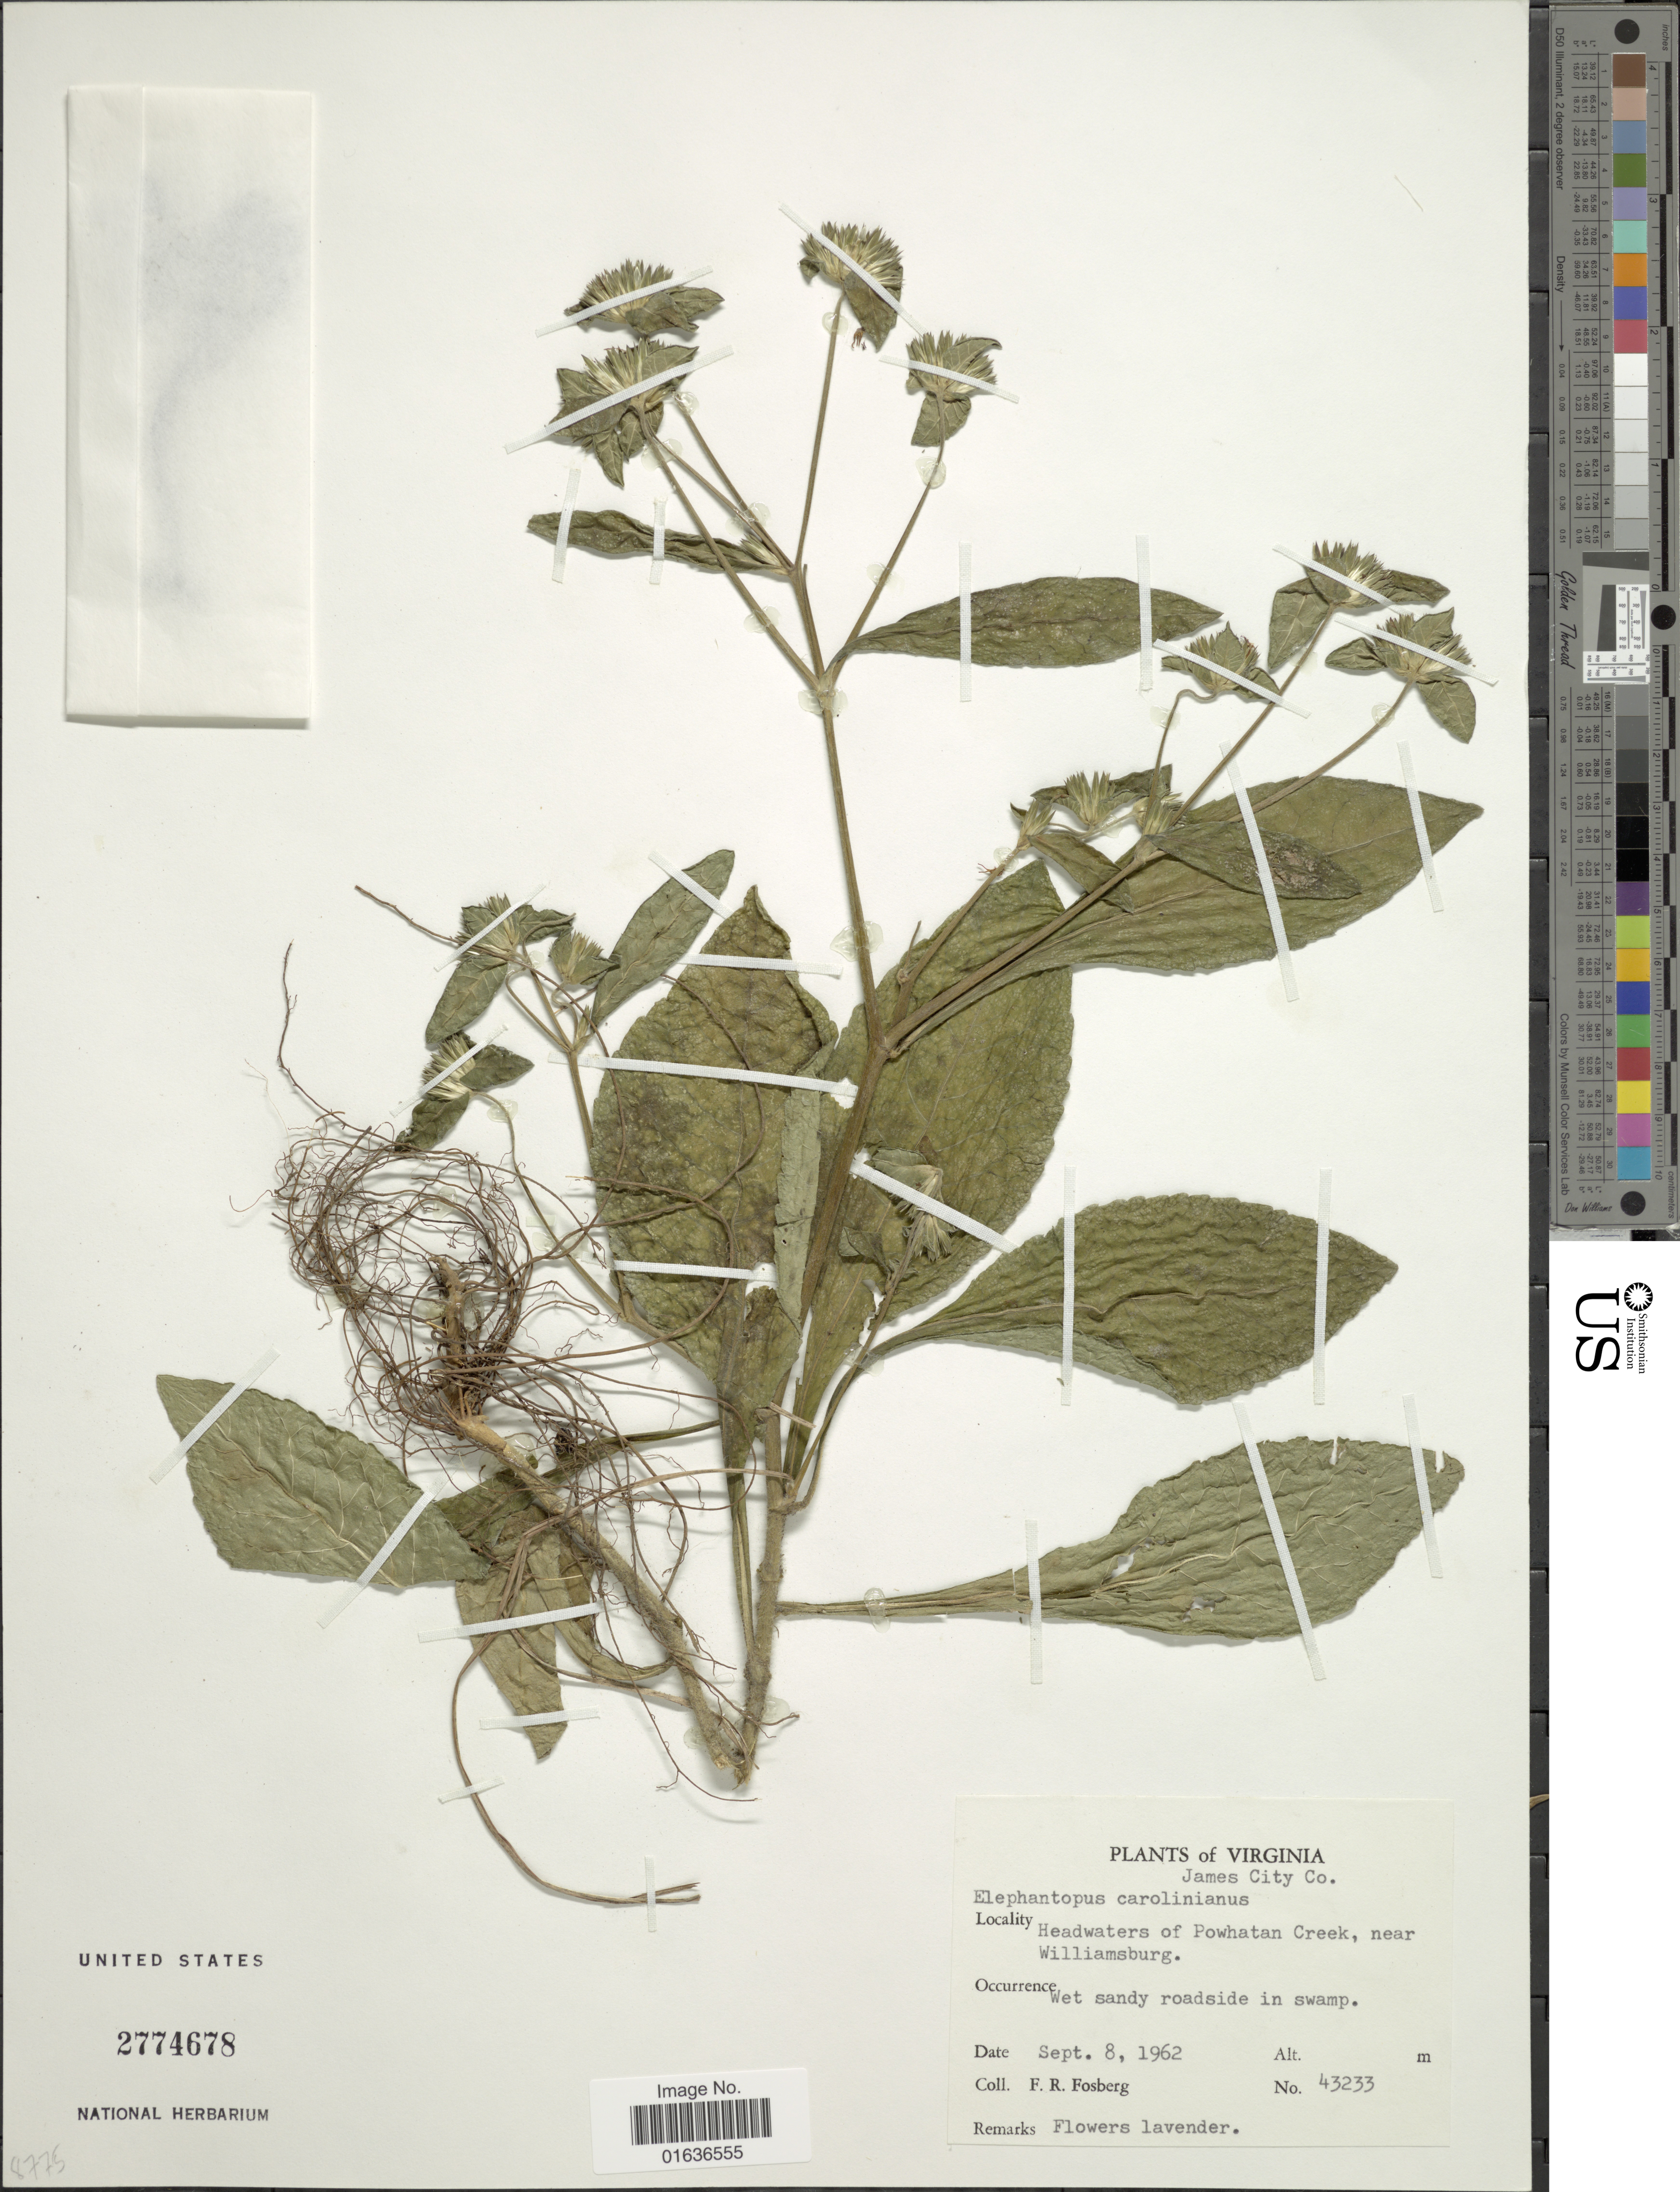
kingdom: Plantae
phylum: Tracheophyta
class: Magnoliopsida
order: Asterales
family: Asteraceae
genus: Elephantopus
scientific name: Elephantopus carolinianus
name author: Raeusch.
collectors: F. R. Fosberg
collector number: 43233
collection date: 1962-09-08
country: United States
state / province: Virginia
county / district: James City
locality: James City Co. Headwaters of Powahatan Creek, near Williamsburg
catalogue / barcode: US 2774678